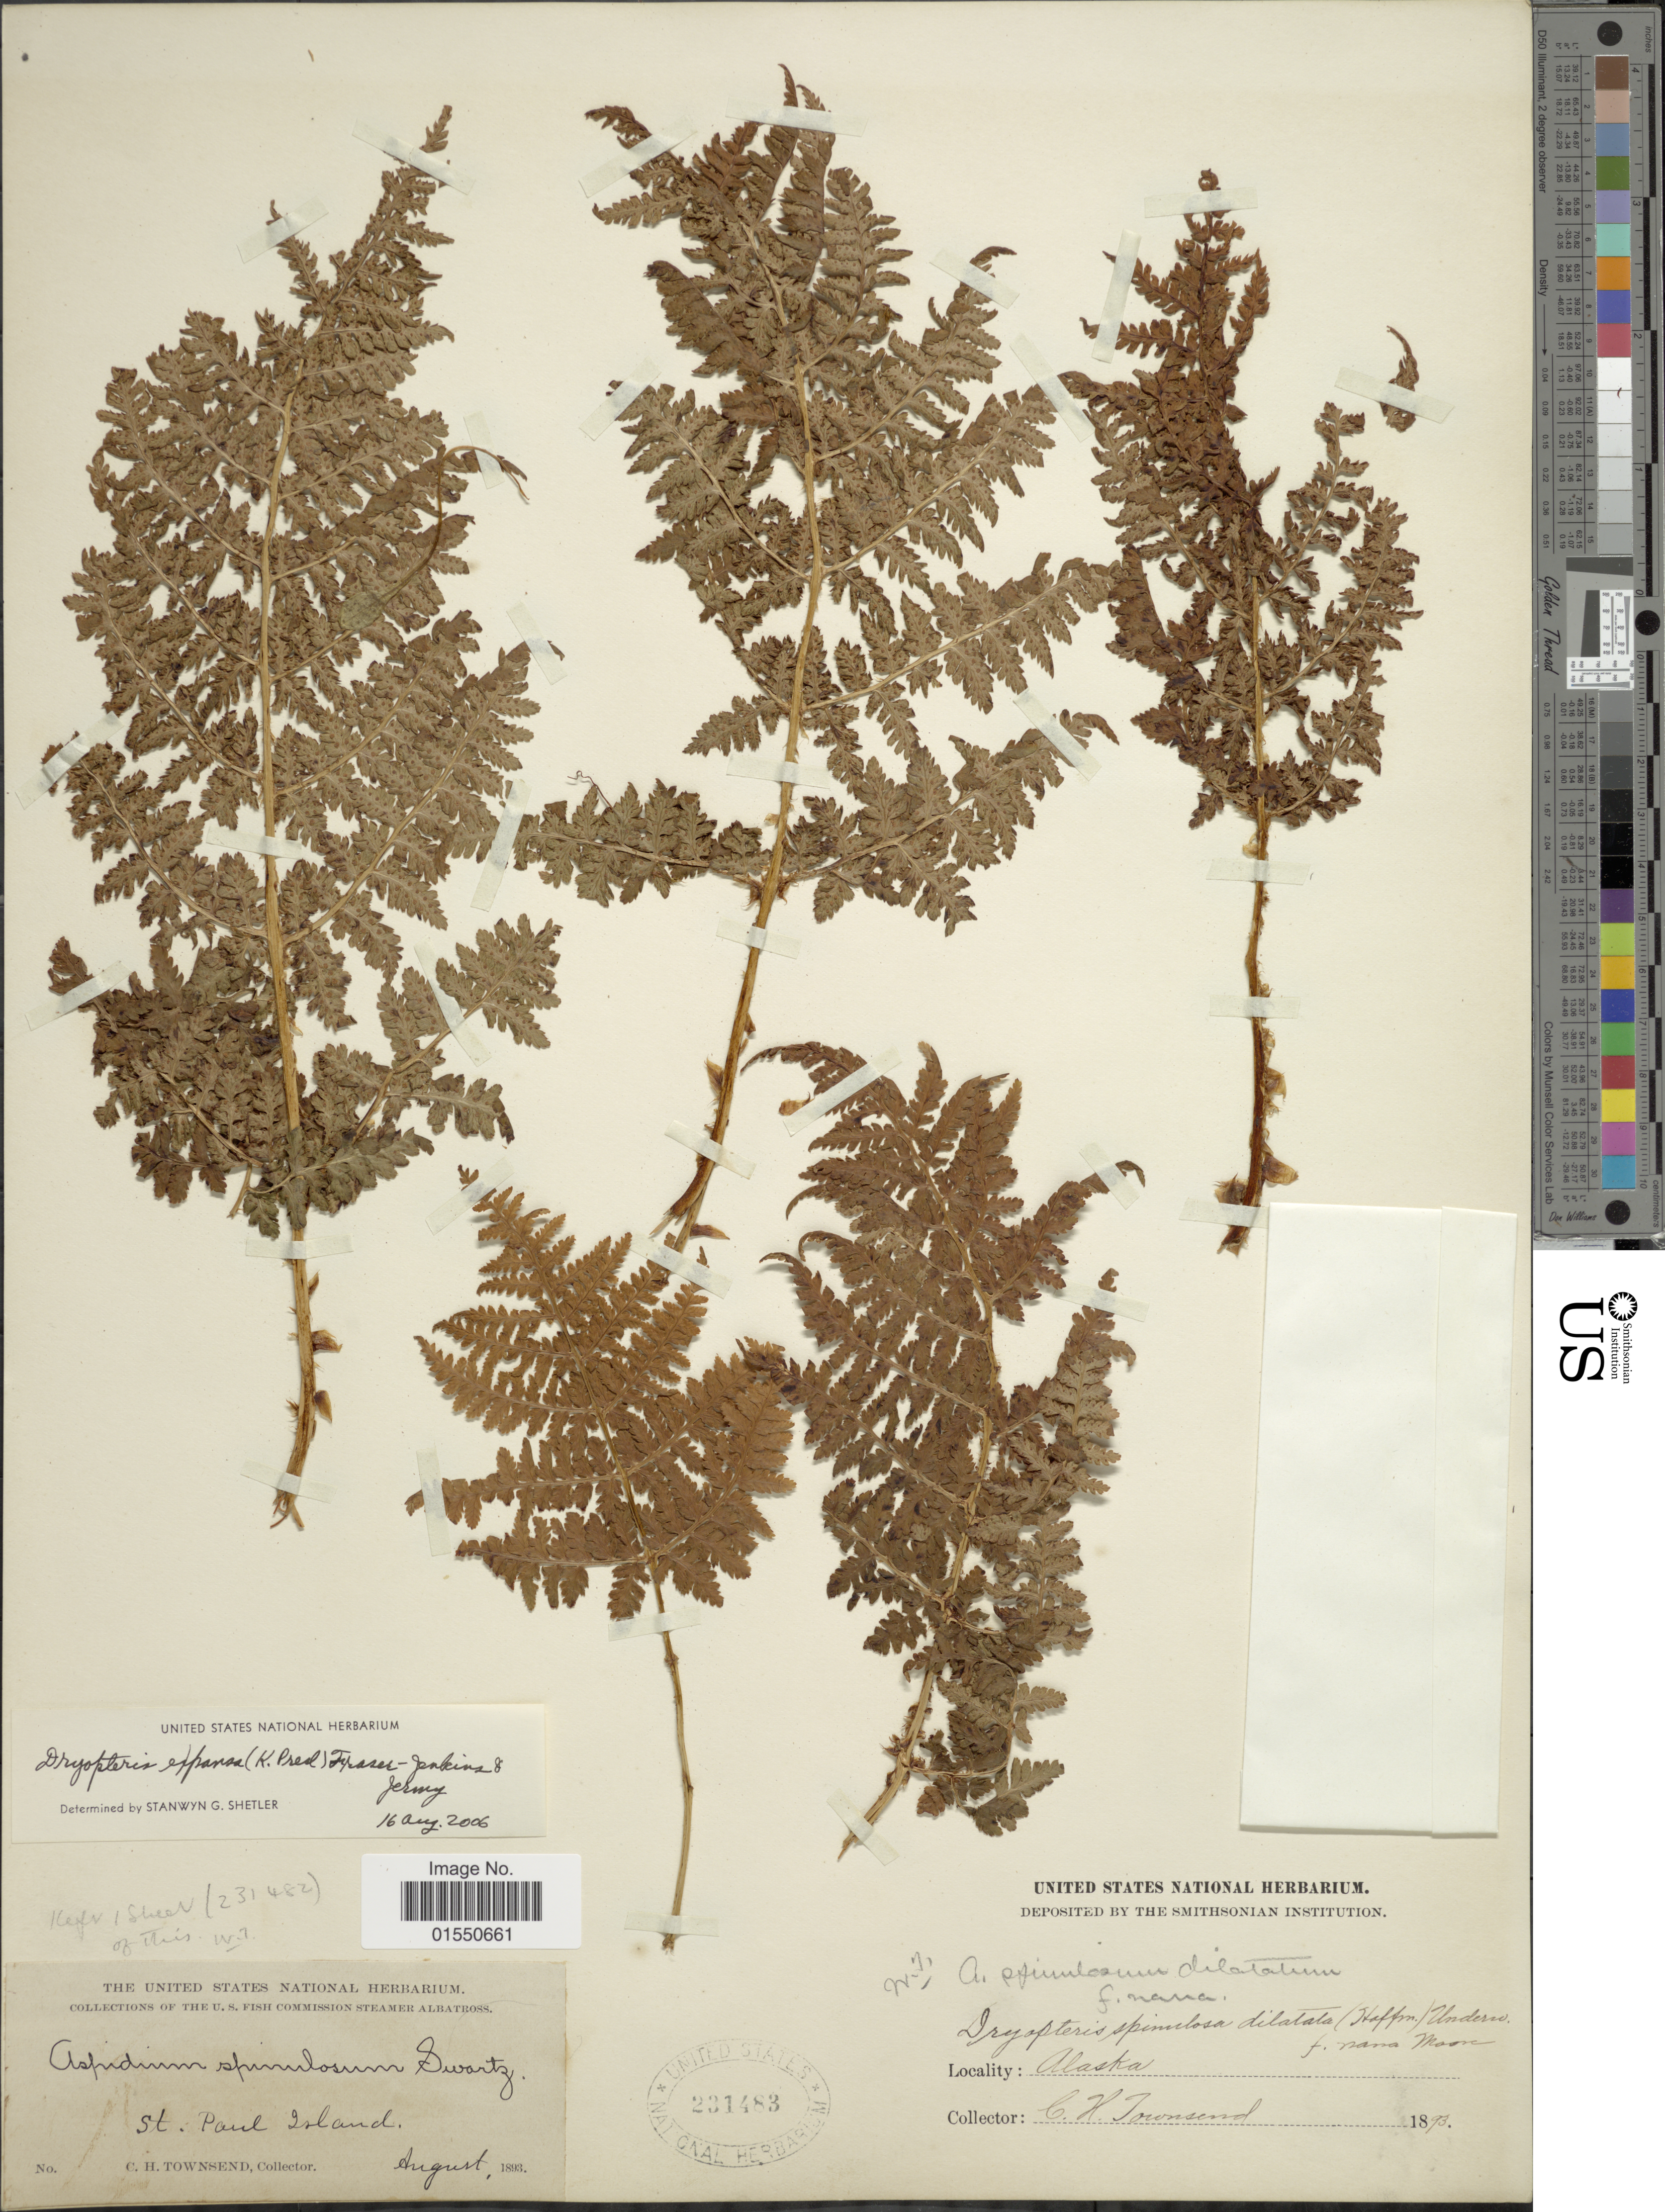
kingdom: Plantae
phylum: Tracheophyta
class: Polypodiopsida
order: Polypodiales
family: Dryopteridaceae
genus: Dryopteris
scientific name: Dryopteris expansa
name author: (C. Presl) Fraser-Jenk. & Jermy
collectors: C. H. Townsend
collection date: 1893-08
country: United States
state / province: Alaska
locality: St. Paul Island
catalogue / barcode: US 231483